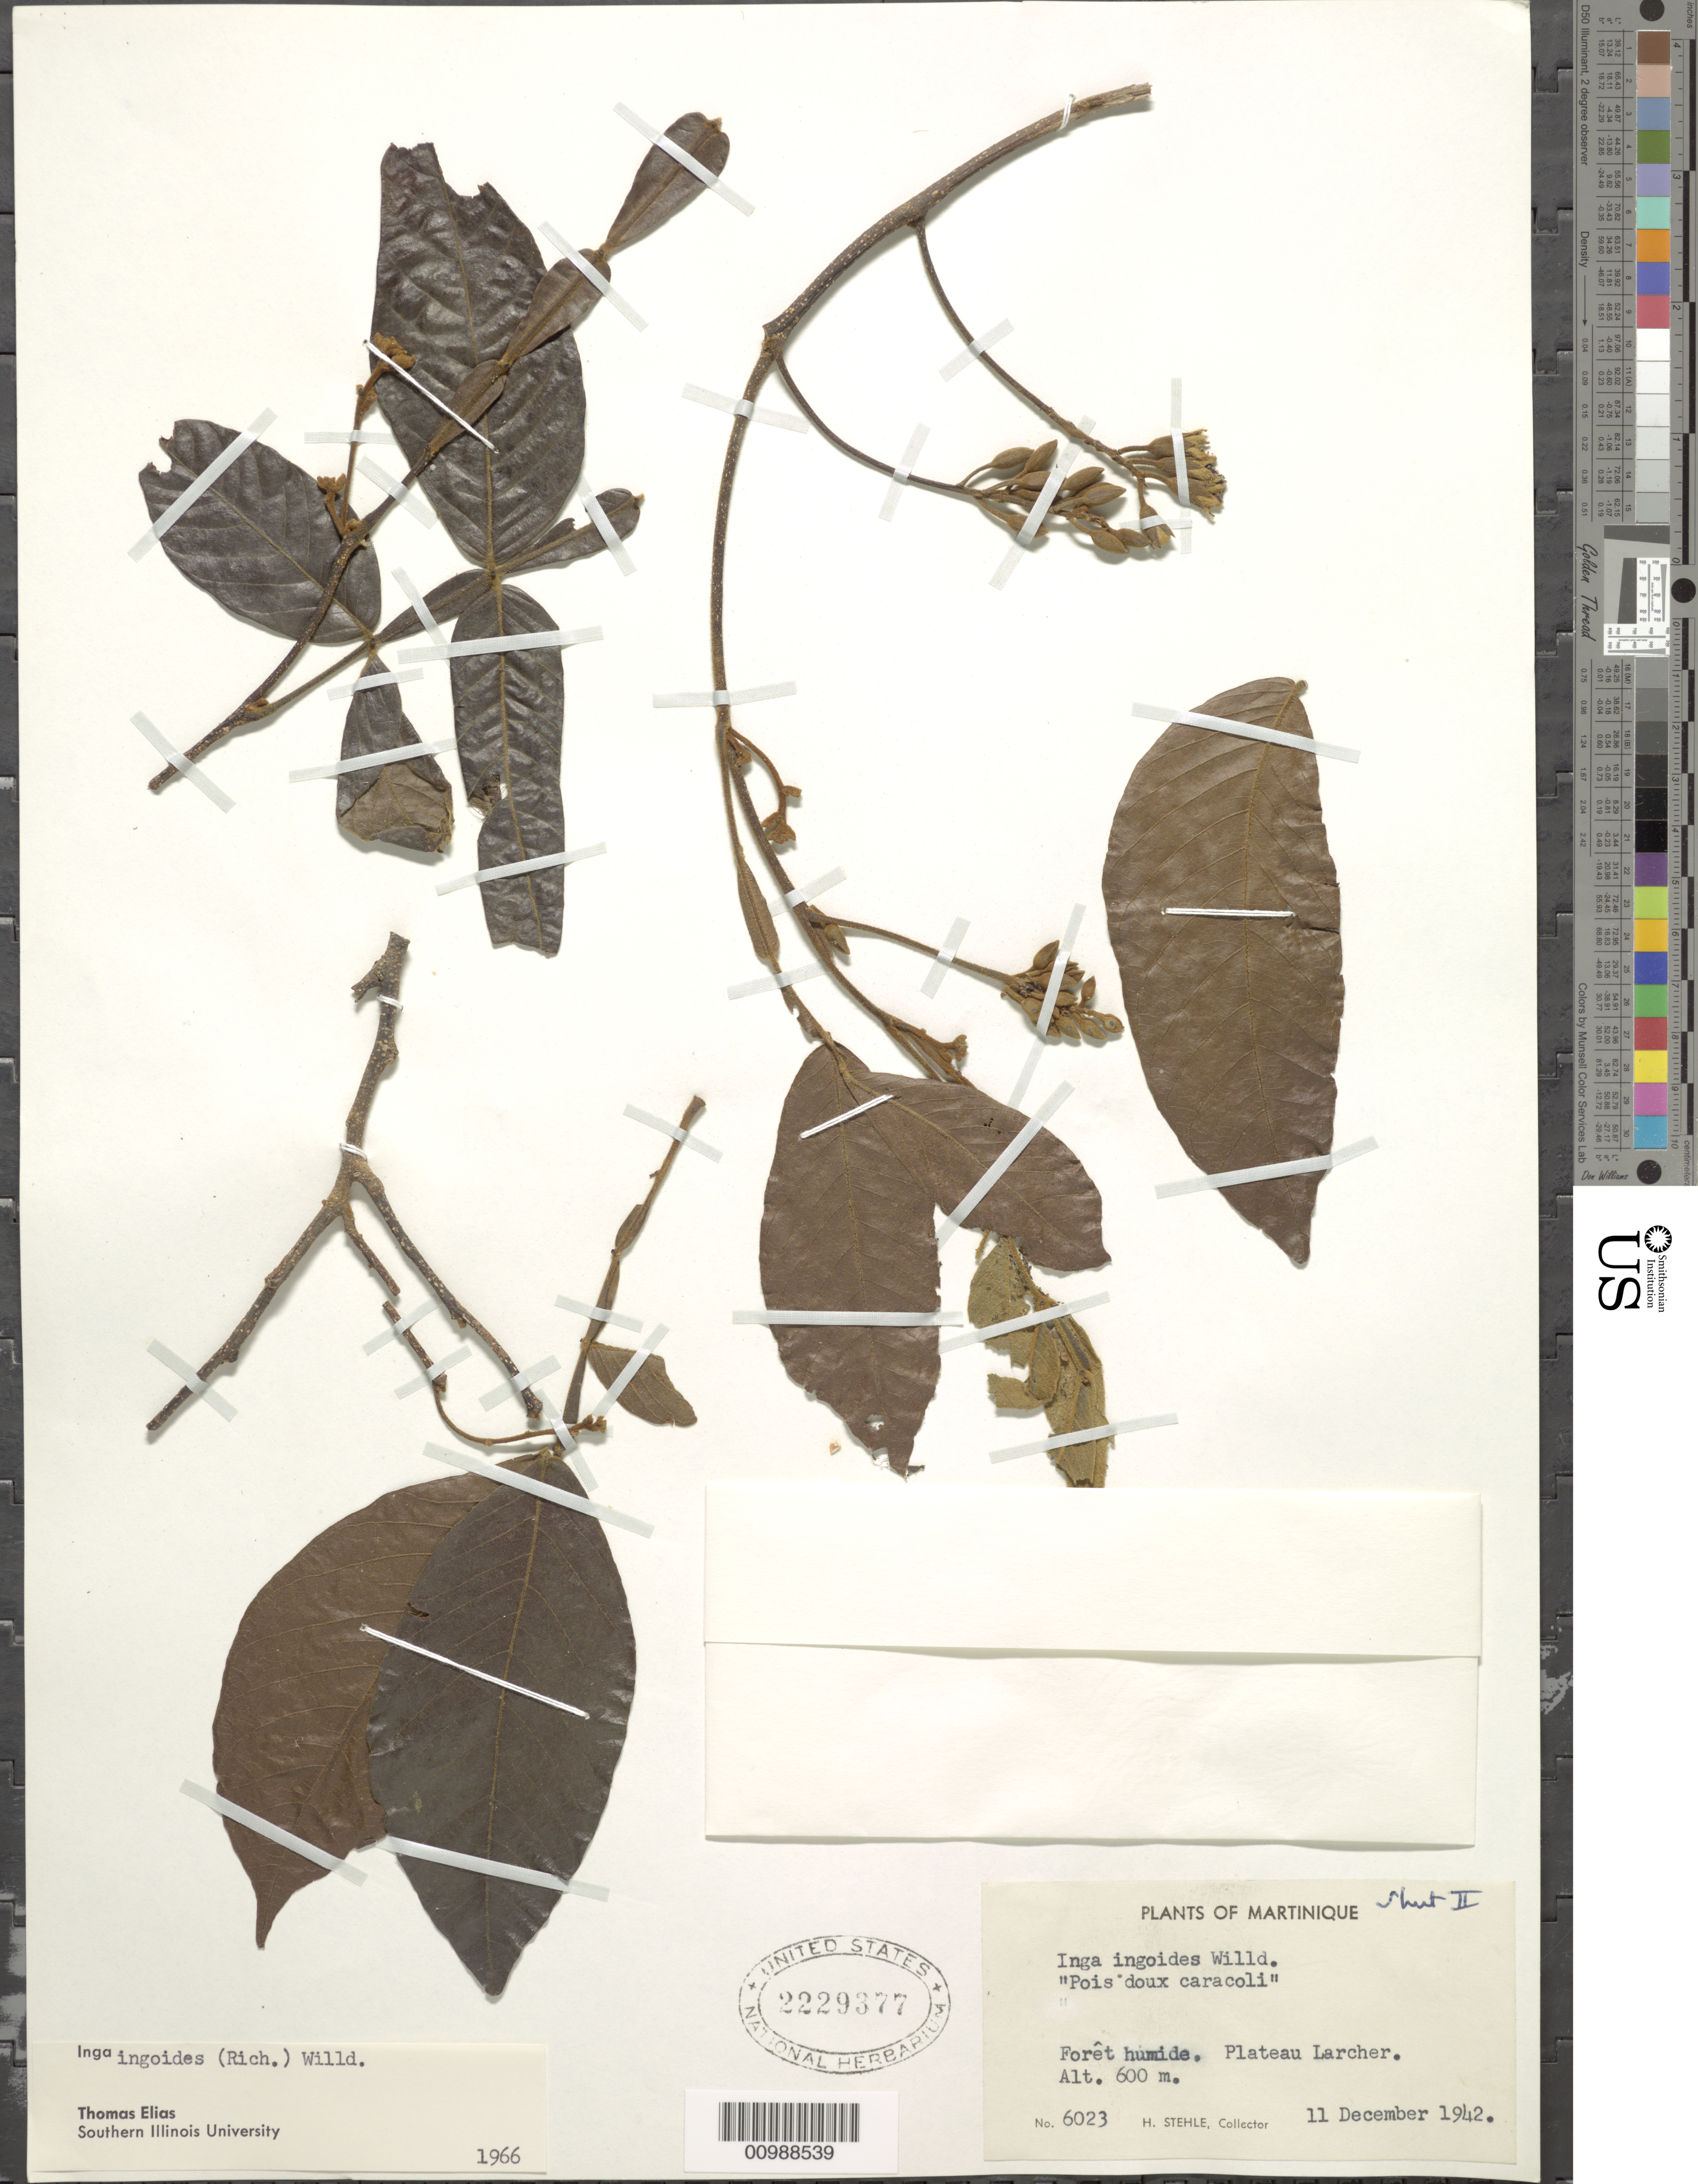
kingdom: Plantae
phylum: Tracheophyta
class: Magnoliopsida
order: Fabales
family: Fabaceae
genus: Inga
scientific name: Inga ingoides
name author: (Rich.) Willd.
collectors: H. Stehlé & M. Stehlé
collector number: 6023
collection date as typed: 11 Dec 1942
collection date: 1942-12-11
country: Martinique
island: Martinique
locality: Plateau Larcher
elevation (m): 600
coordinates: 0 N, 0 E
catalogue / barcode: US 2229377